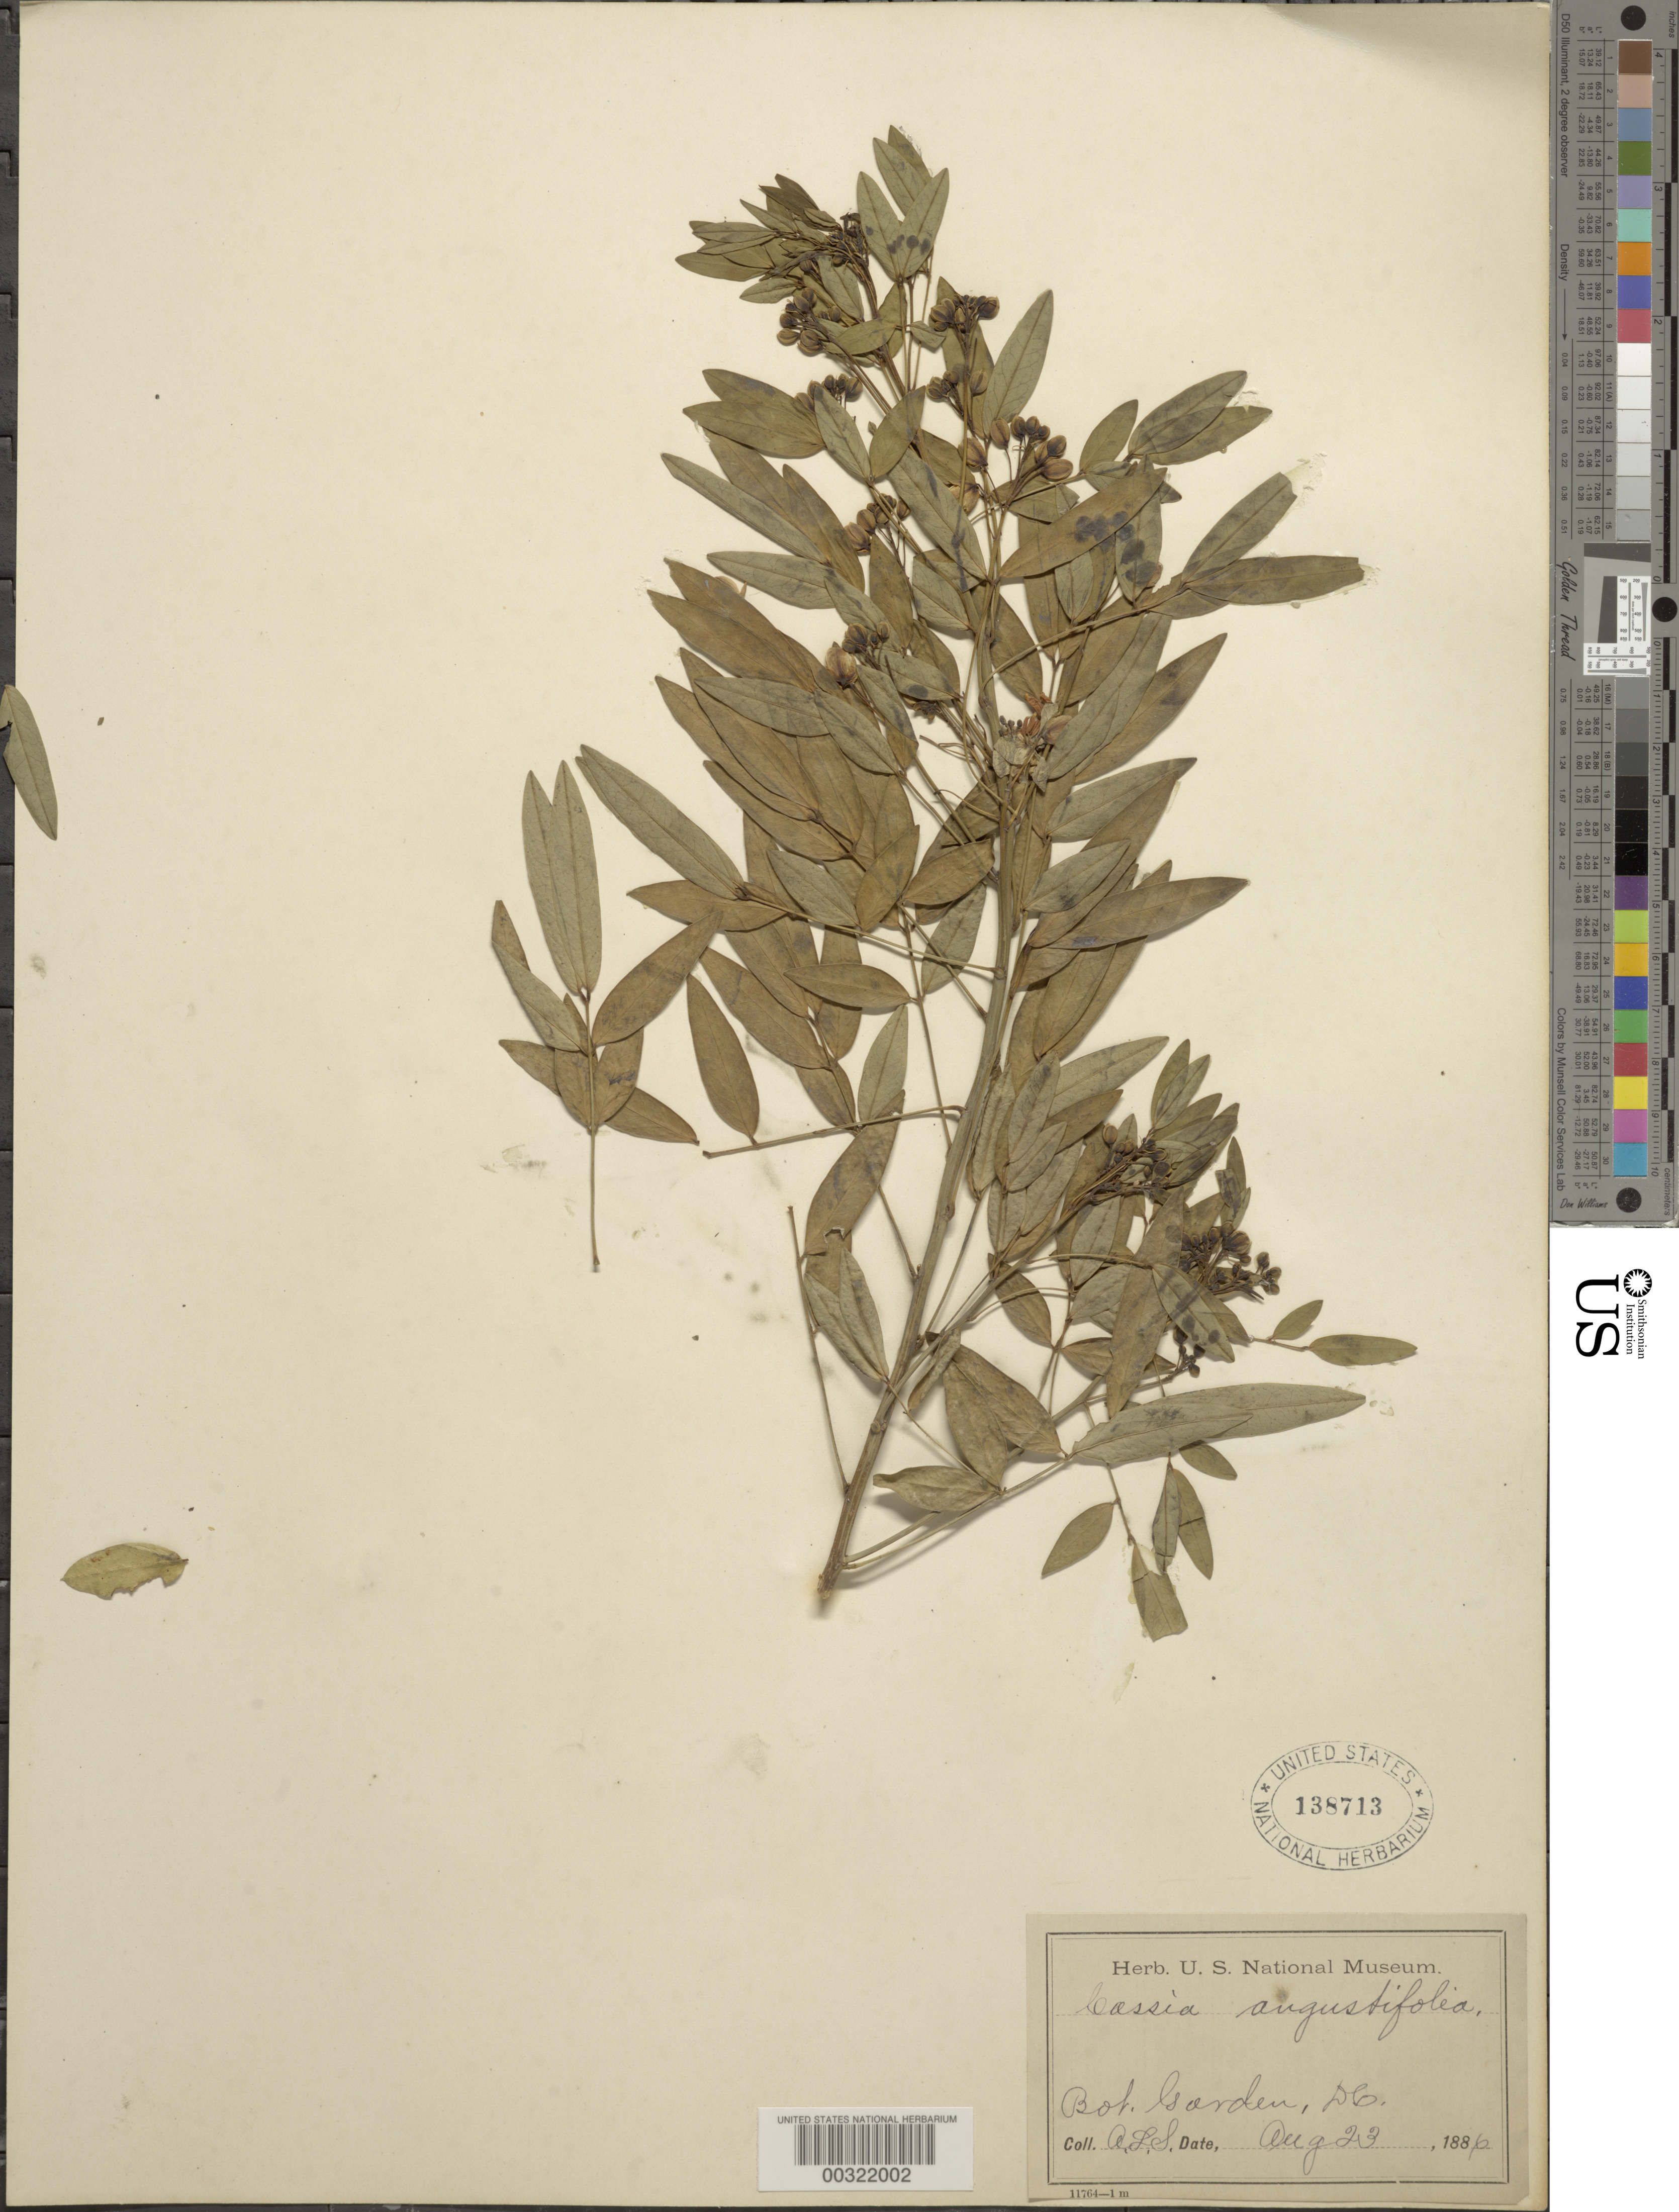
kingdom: Plantae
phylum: Tracheophyta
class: Magnoliopsida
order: Fabales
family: Fabaceae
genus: Senna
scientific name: Senna ligustrina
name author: (L.) H.S. Irwin & Barneby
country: United States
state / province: Florida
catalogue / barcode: US 138713